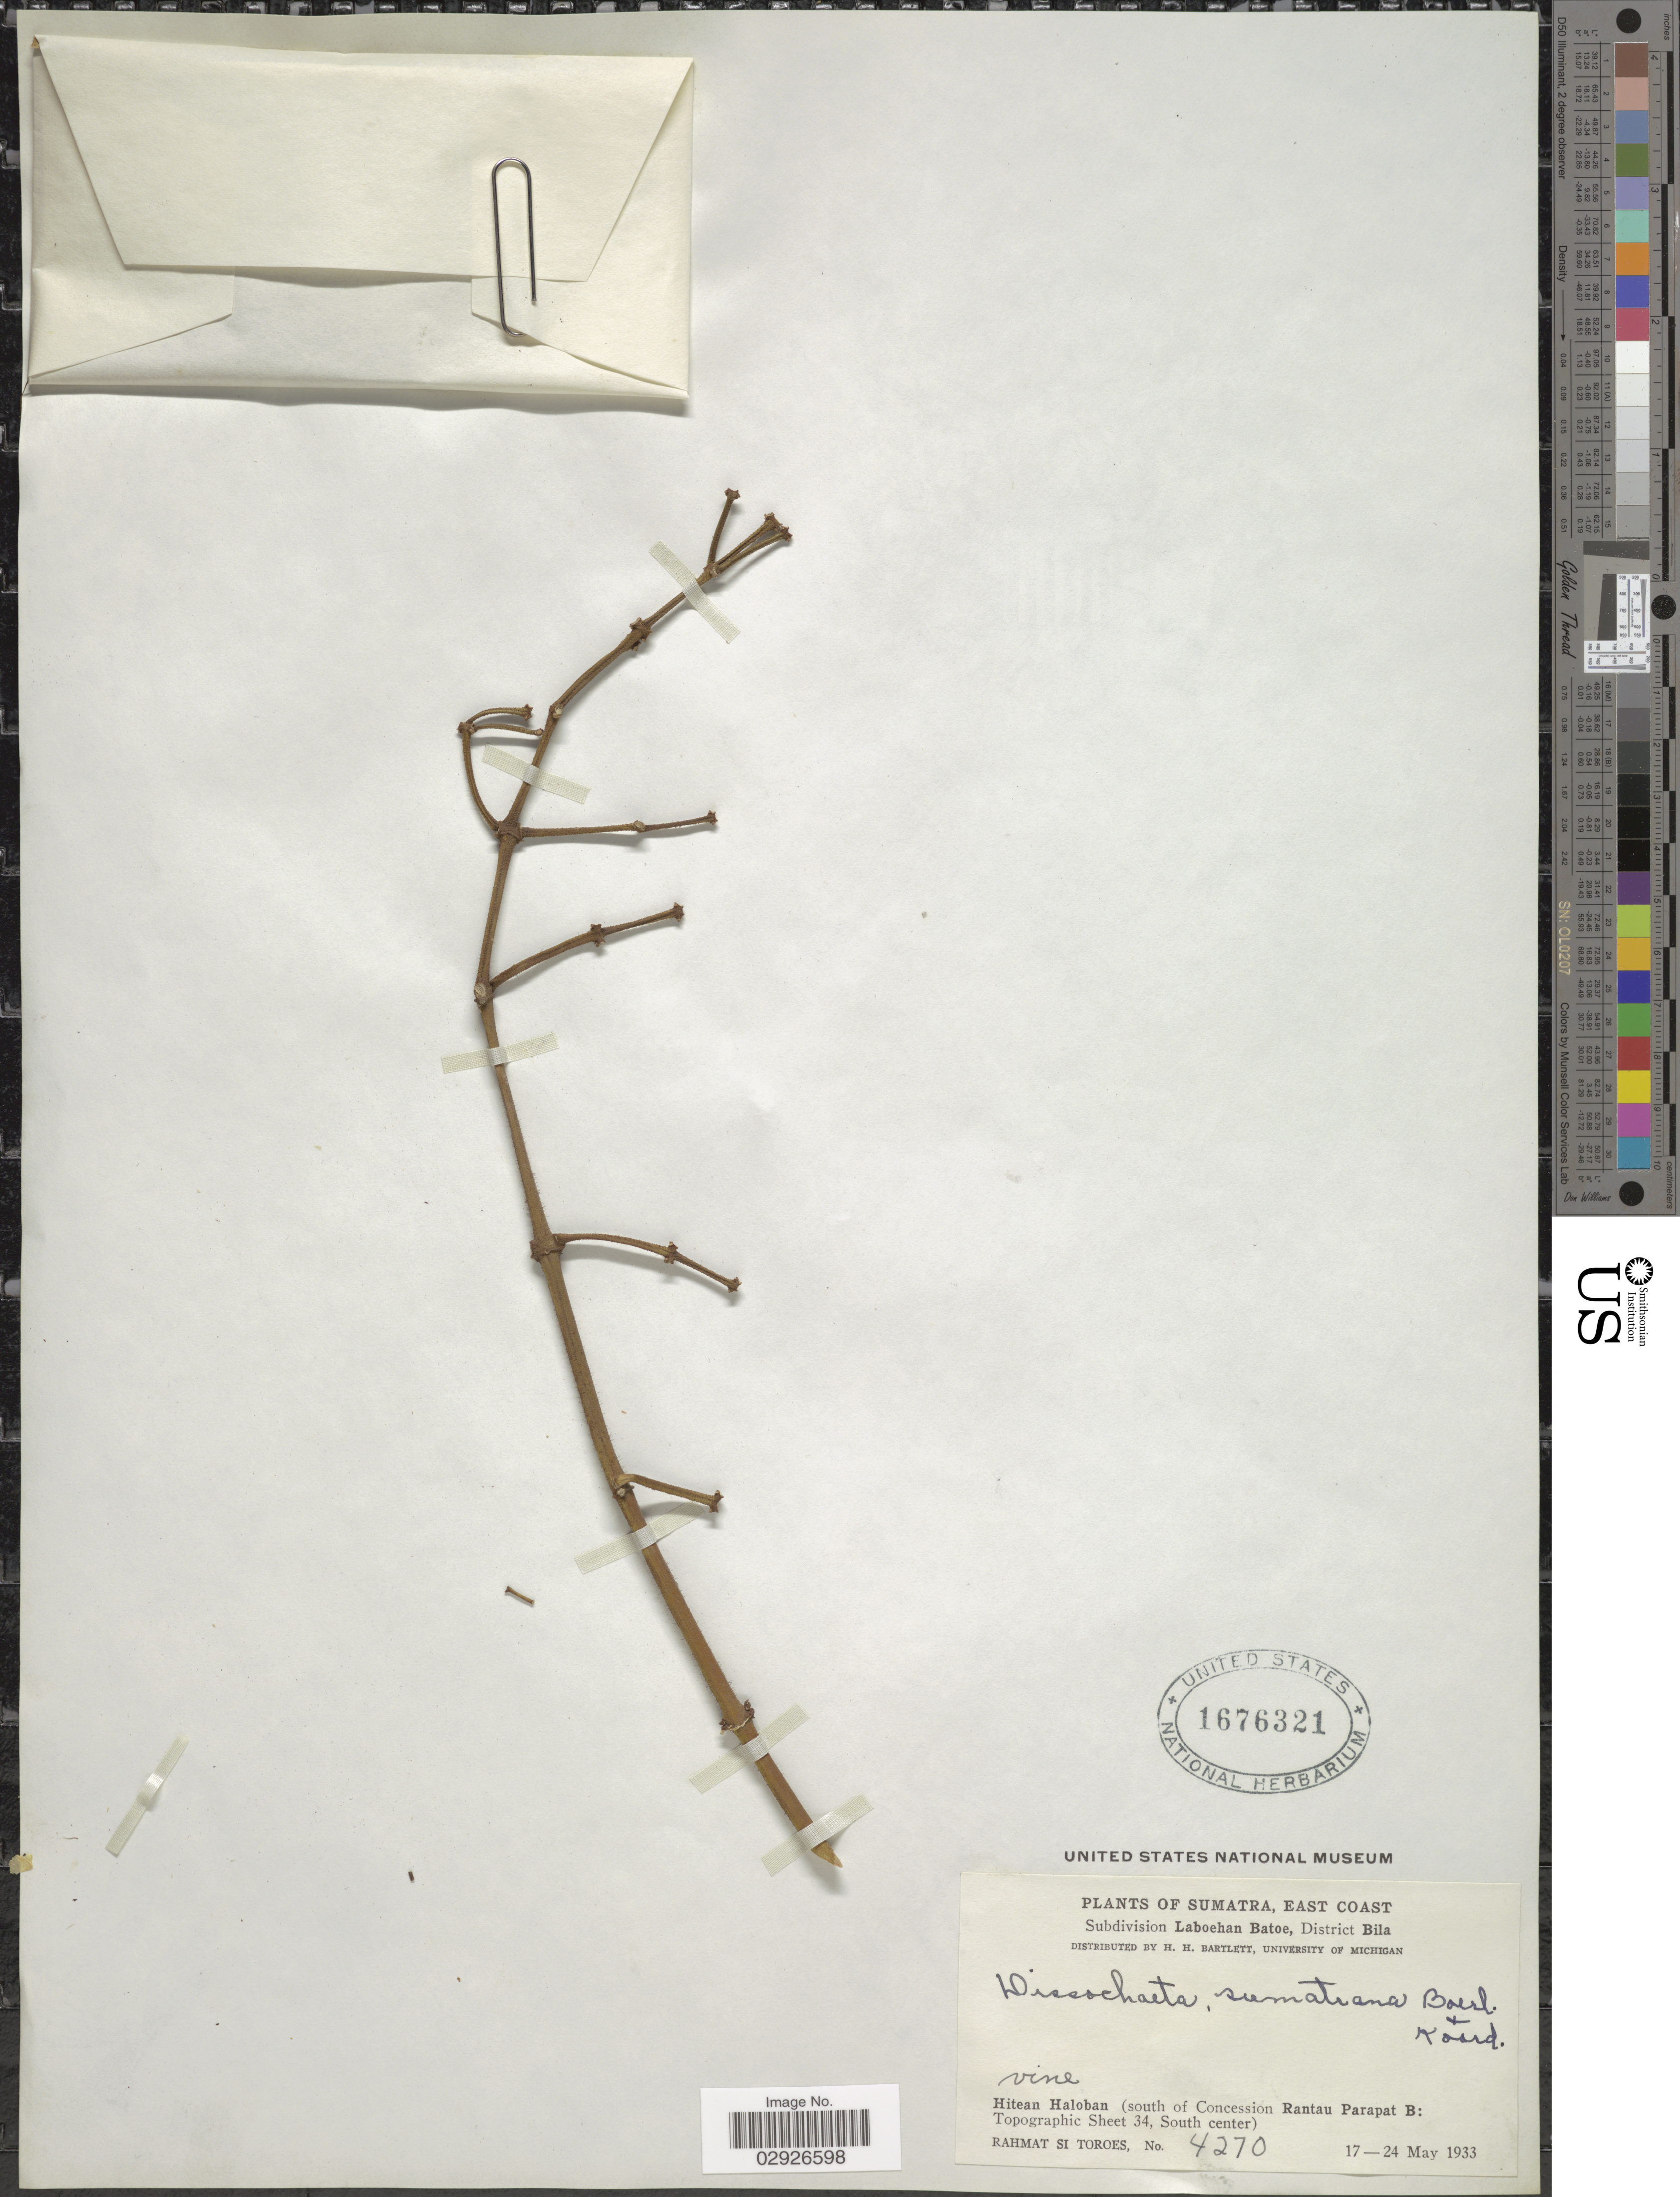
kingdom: Plantae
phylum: Tracheophyta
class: Magnoliopsida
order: Myrtales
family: Melastomataceae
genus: Dissochaeta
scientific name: Dissochaeta sumatrana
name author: Boerl. & Koord.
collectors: Rahmat Si Boeea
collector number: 4270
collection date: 1933-05-17/1933-05-24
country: Indonesia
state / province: Sumatra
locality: East Coast. Subdivision Laboehan Batoe, District Bila. Hitean Haloban (south of Concession Rantau Parapat B: Topographic Sheet 34, South center).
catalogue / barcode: US 1676321